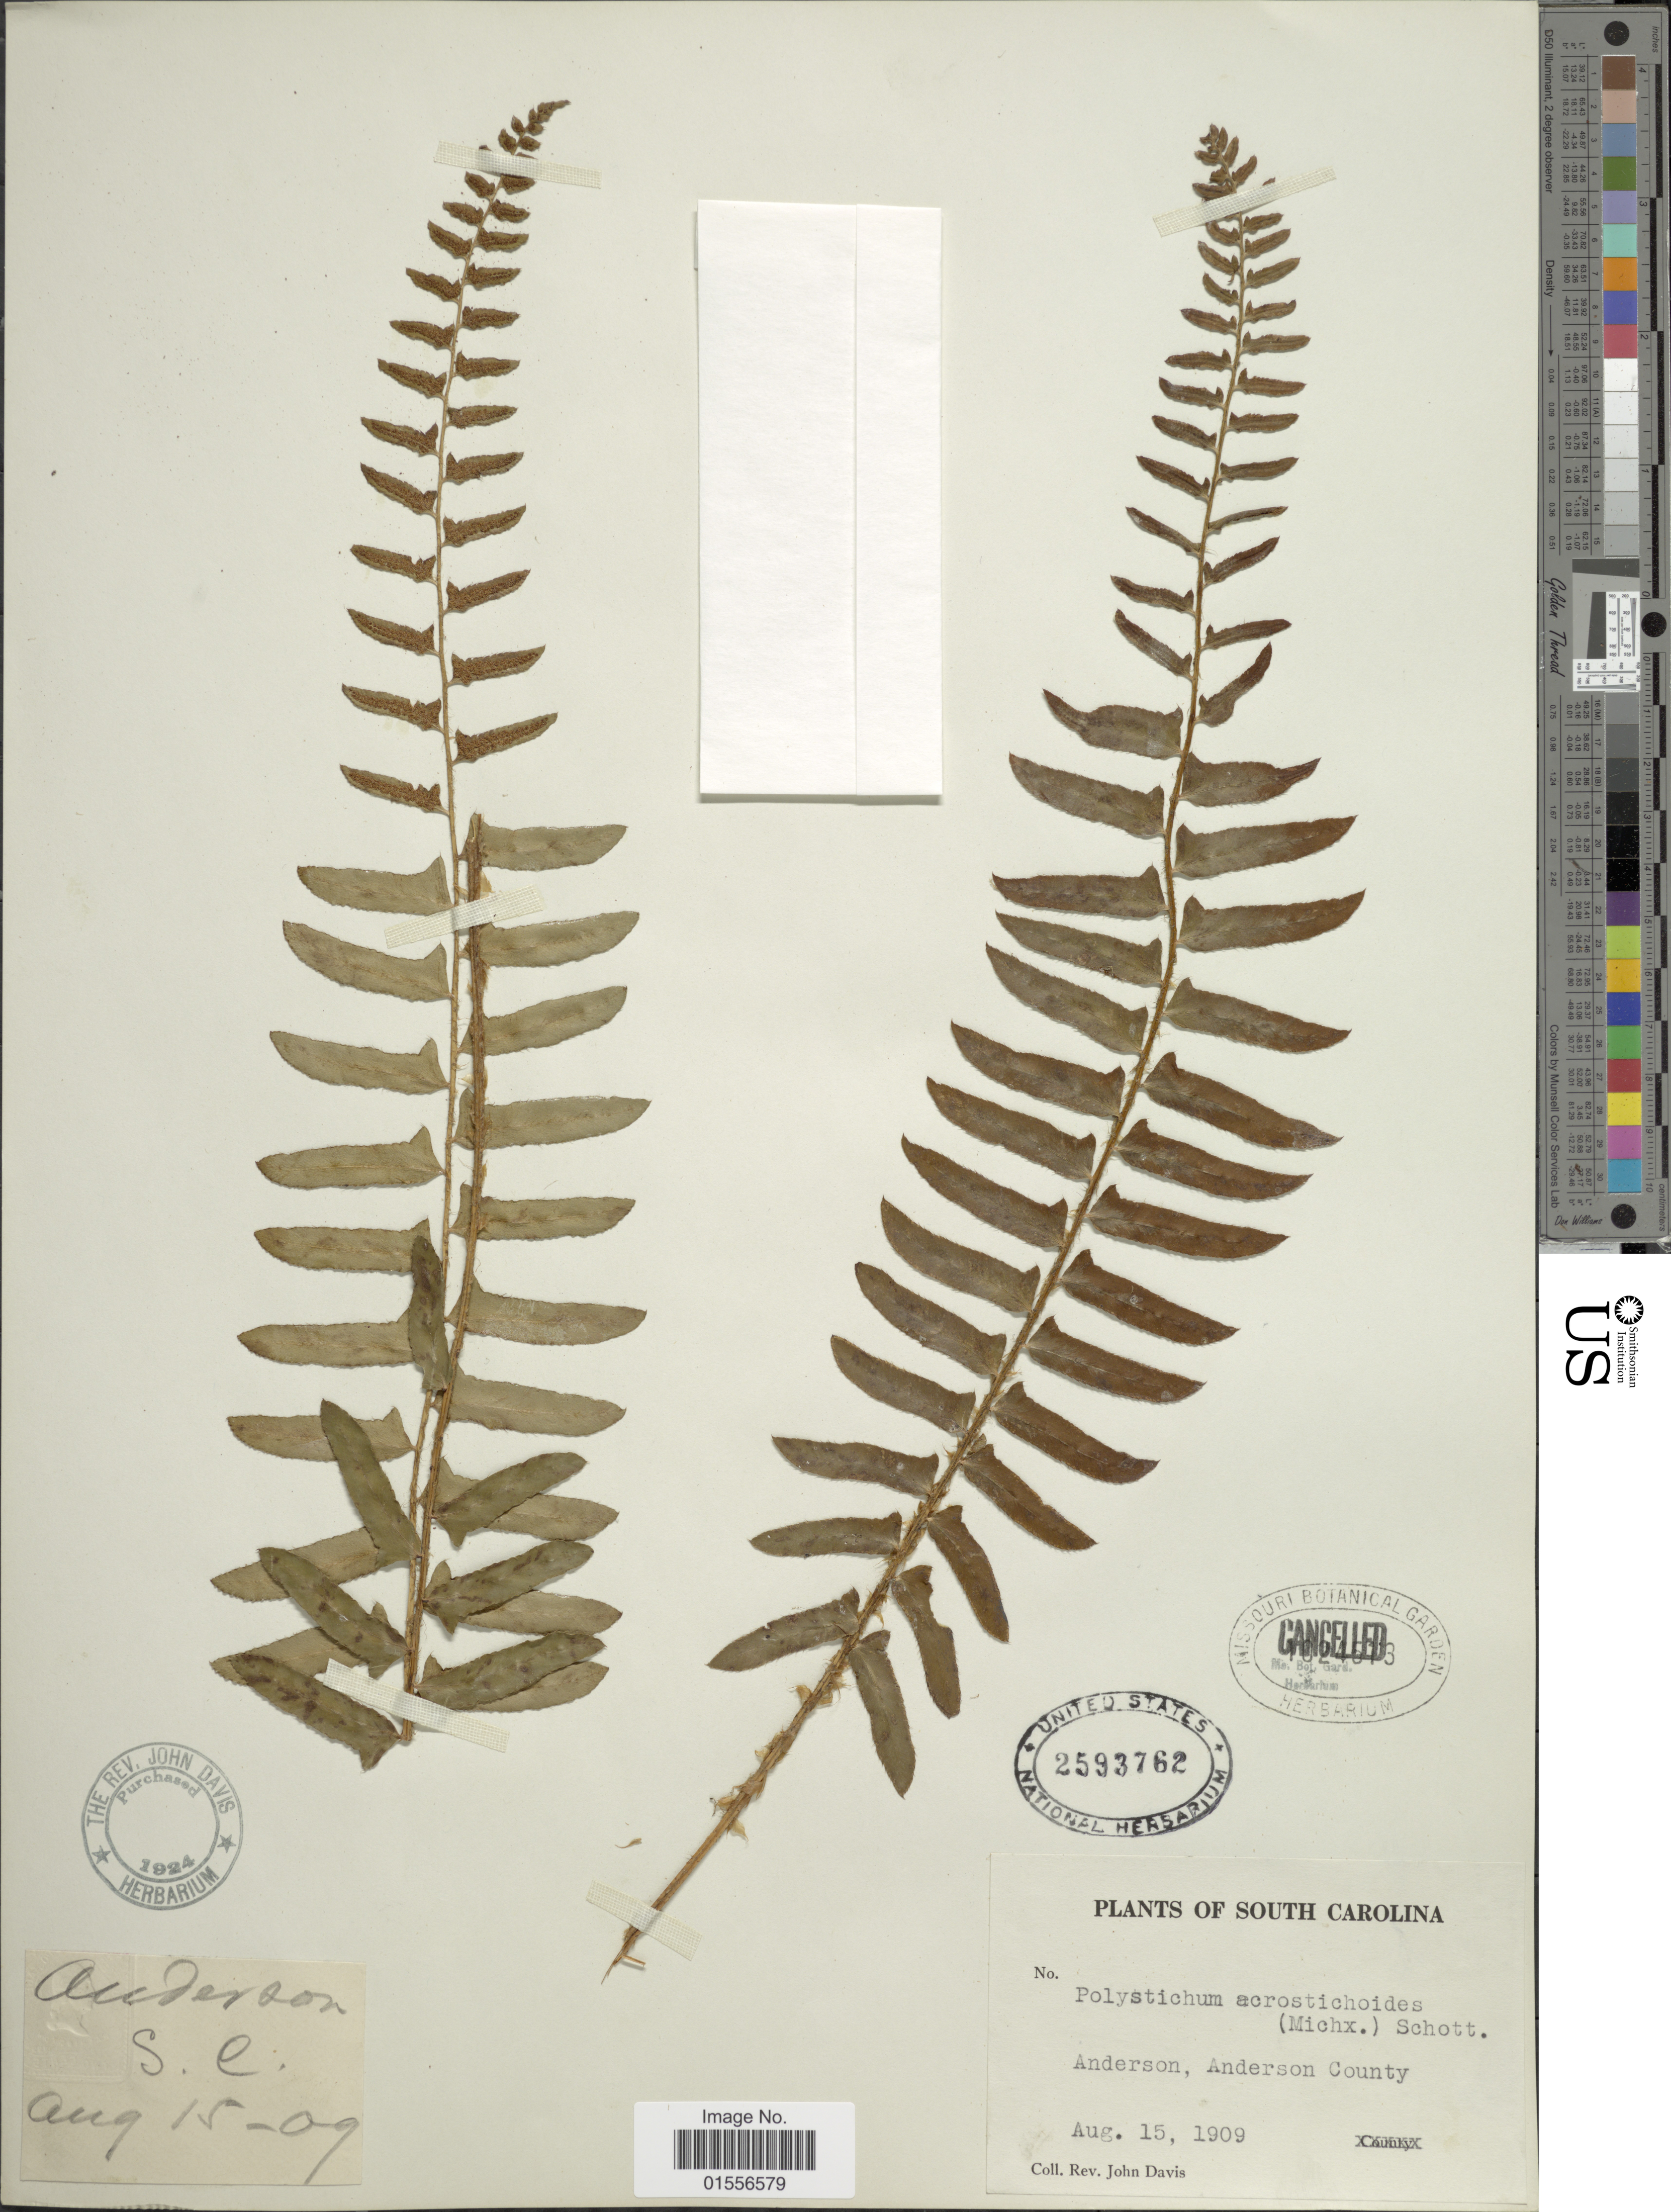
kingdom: Plantae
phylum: Tracheophyta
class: Polypodiopsida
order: Polypodiales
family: Dryopteridaceae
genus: Polystichum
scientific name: Polystichum acrostichoides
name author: (Michx.) Schott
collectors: J. Davis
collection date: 1909-08-15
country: United States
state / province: South Carolina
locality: Anderson, Anderson County.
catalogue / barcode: US 2593762